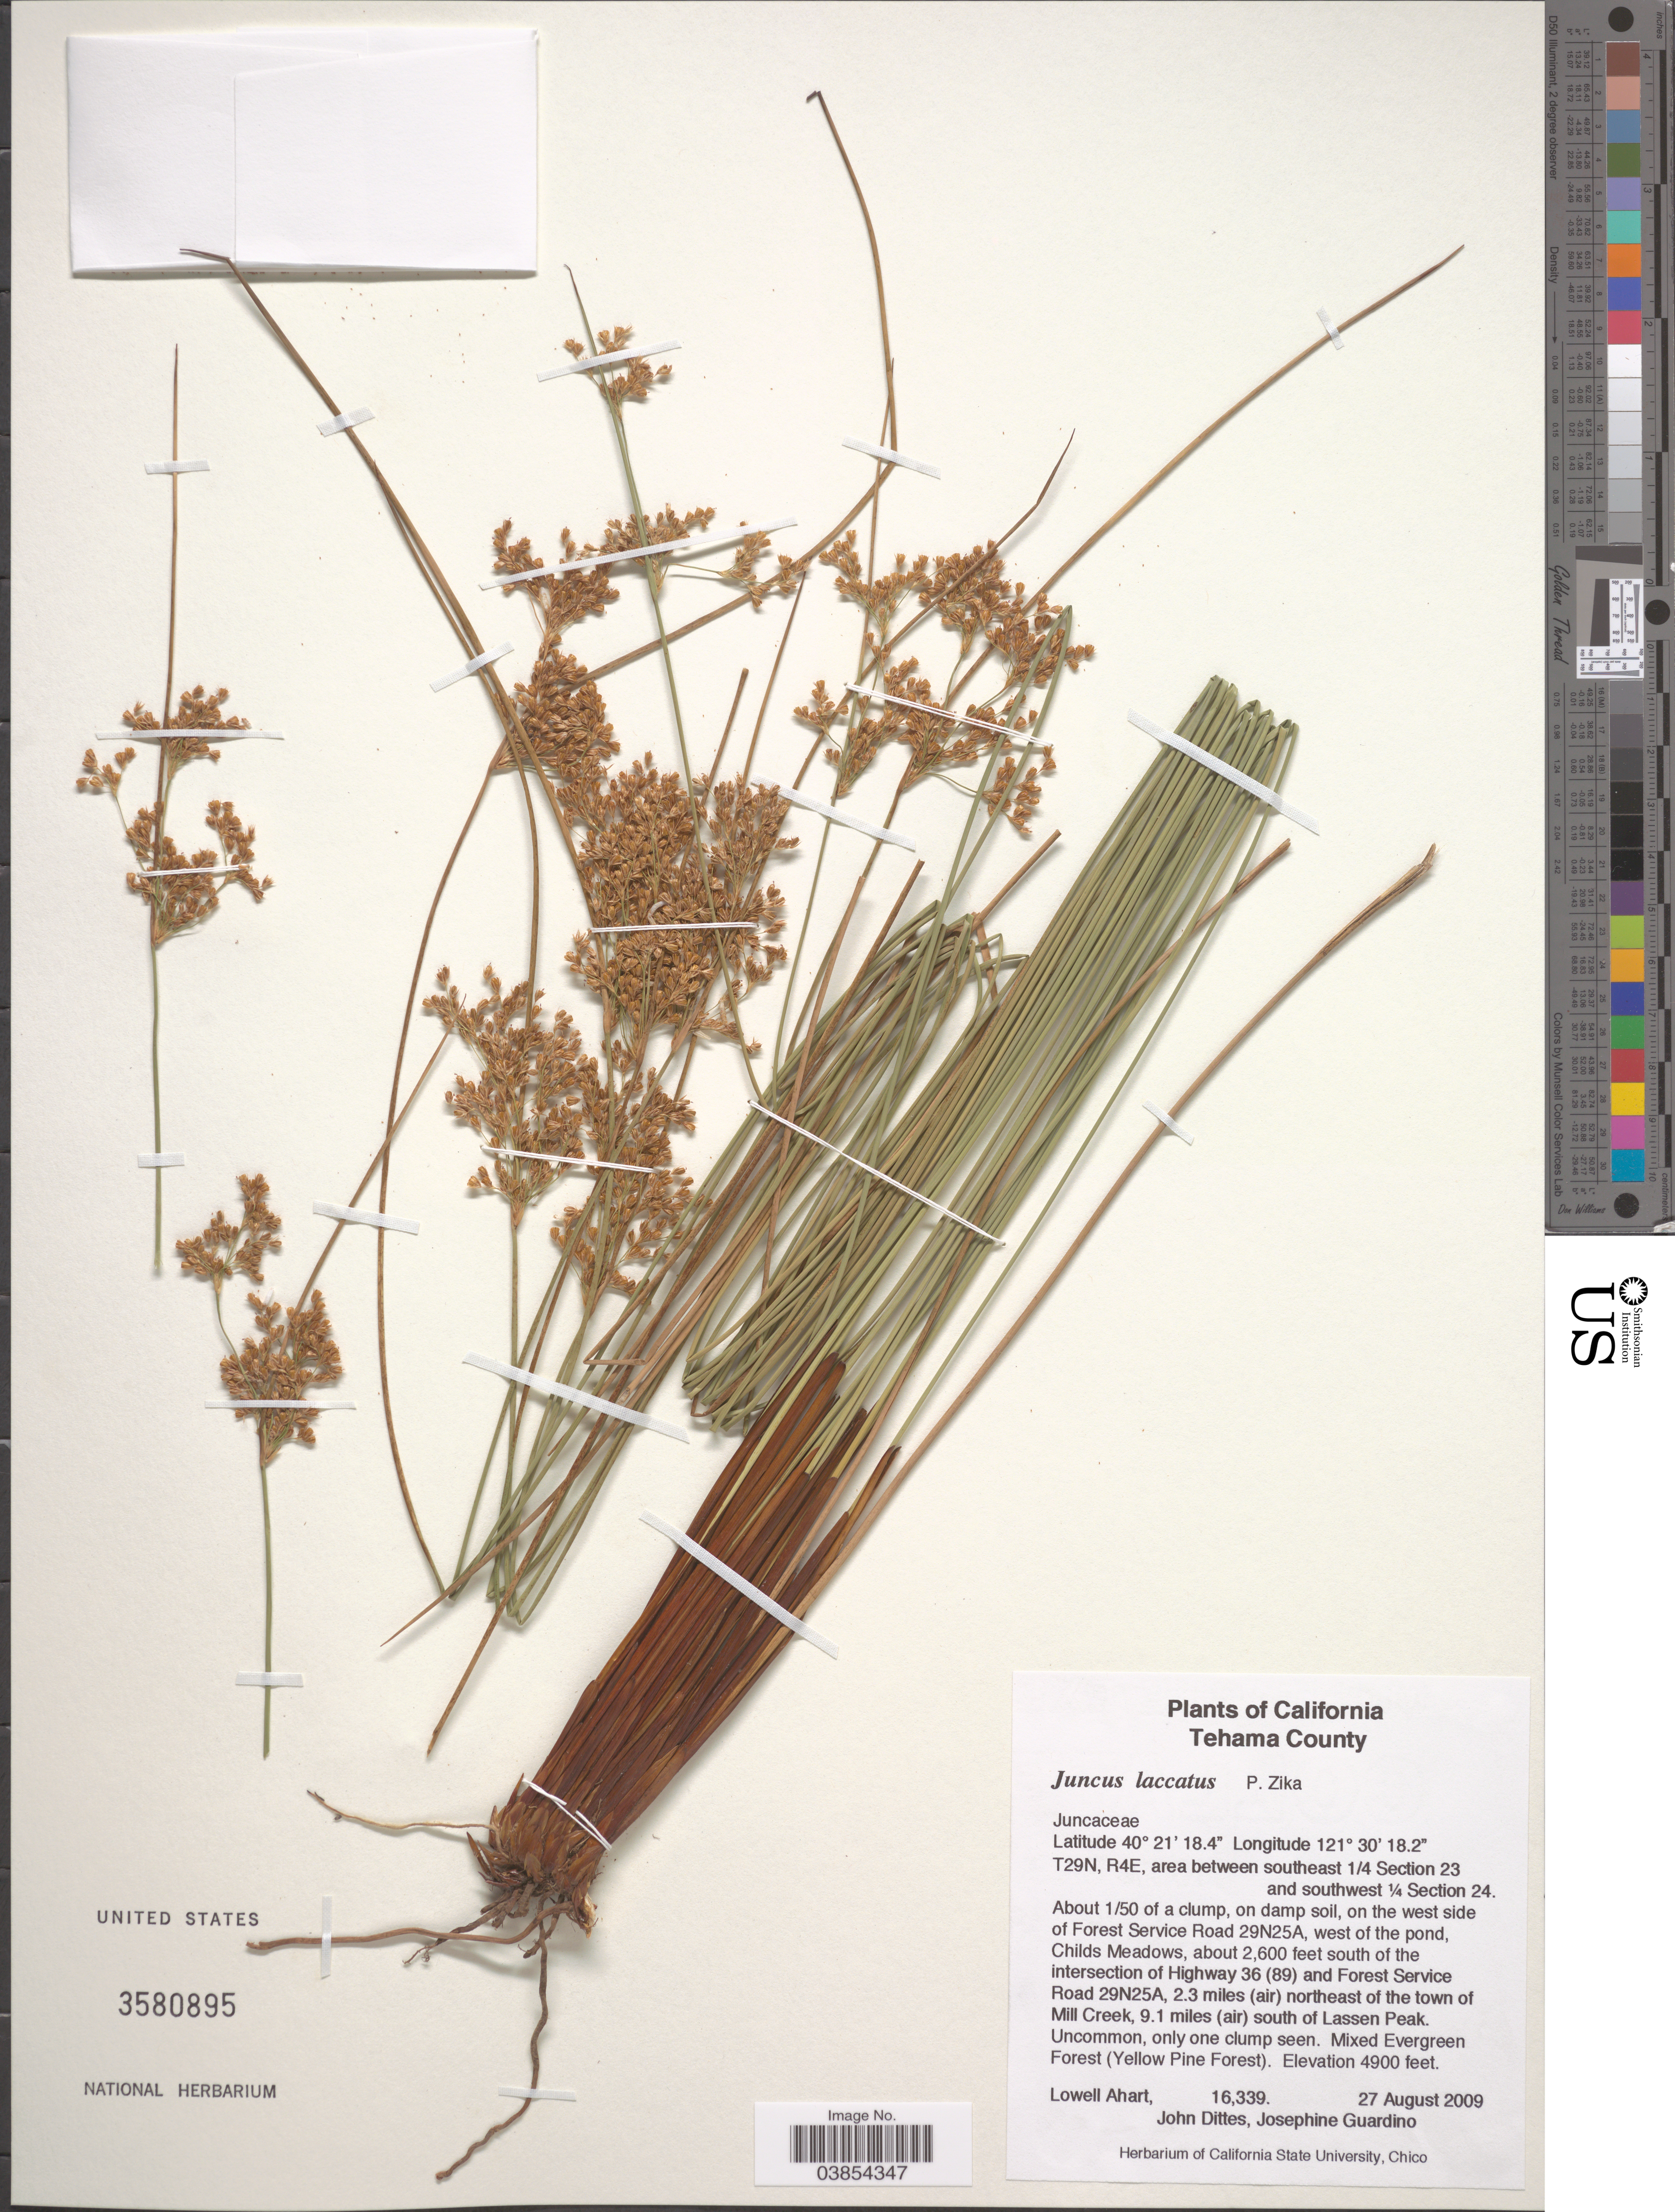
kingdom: Plantae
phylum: Tracheophyta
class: Liliopsida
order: Poales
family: Juncaceae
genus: Juncus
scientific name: Juncus laccatus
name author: Zika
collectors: L. Ahart, J. Dittes & J. Guardino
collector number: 16339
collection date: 2009-08-27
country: United States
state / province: California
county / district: Tehama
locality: Tehama County. T29N, R4E, area between southeast ¼ Section 23 and southwest ¼ Section 24. On the west side of Forest Service Road 29N25A, west of the pond, Childs Meadows, about 2600 feet south of the intersection of Highway 36 (89) and Forest Service Road 29N25A, 2.3 miles (air) northeast of the town of Mill Creek, 9.1 miles (air) south of Lassen Peak.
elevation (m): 1494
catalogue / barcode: US 3580895